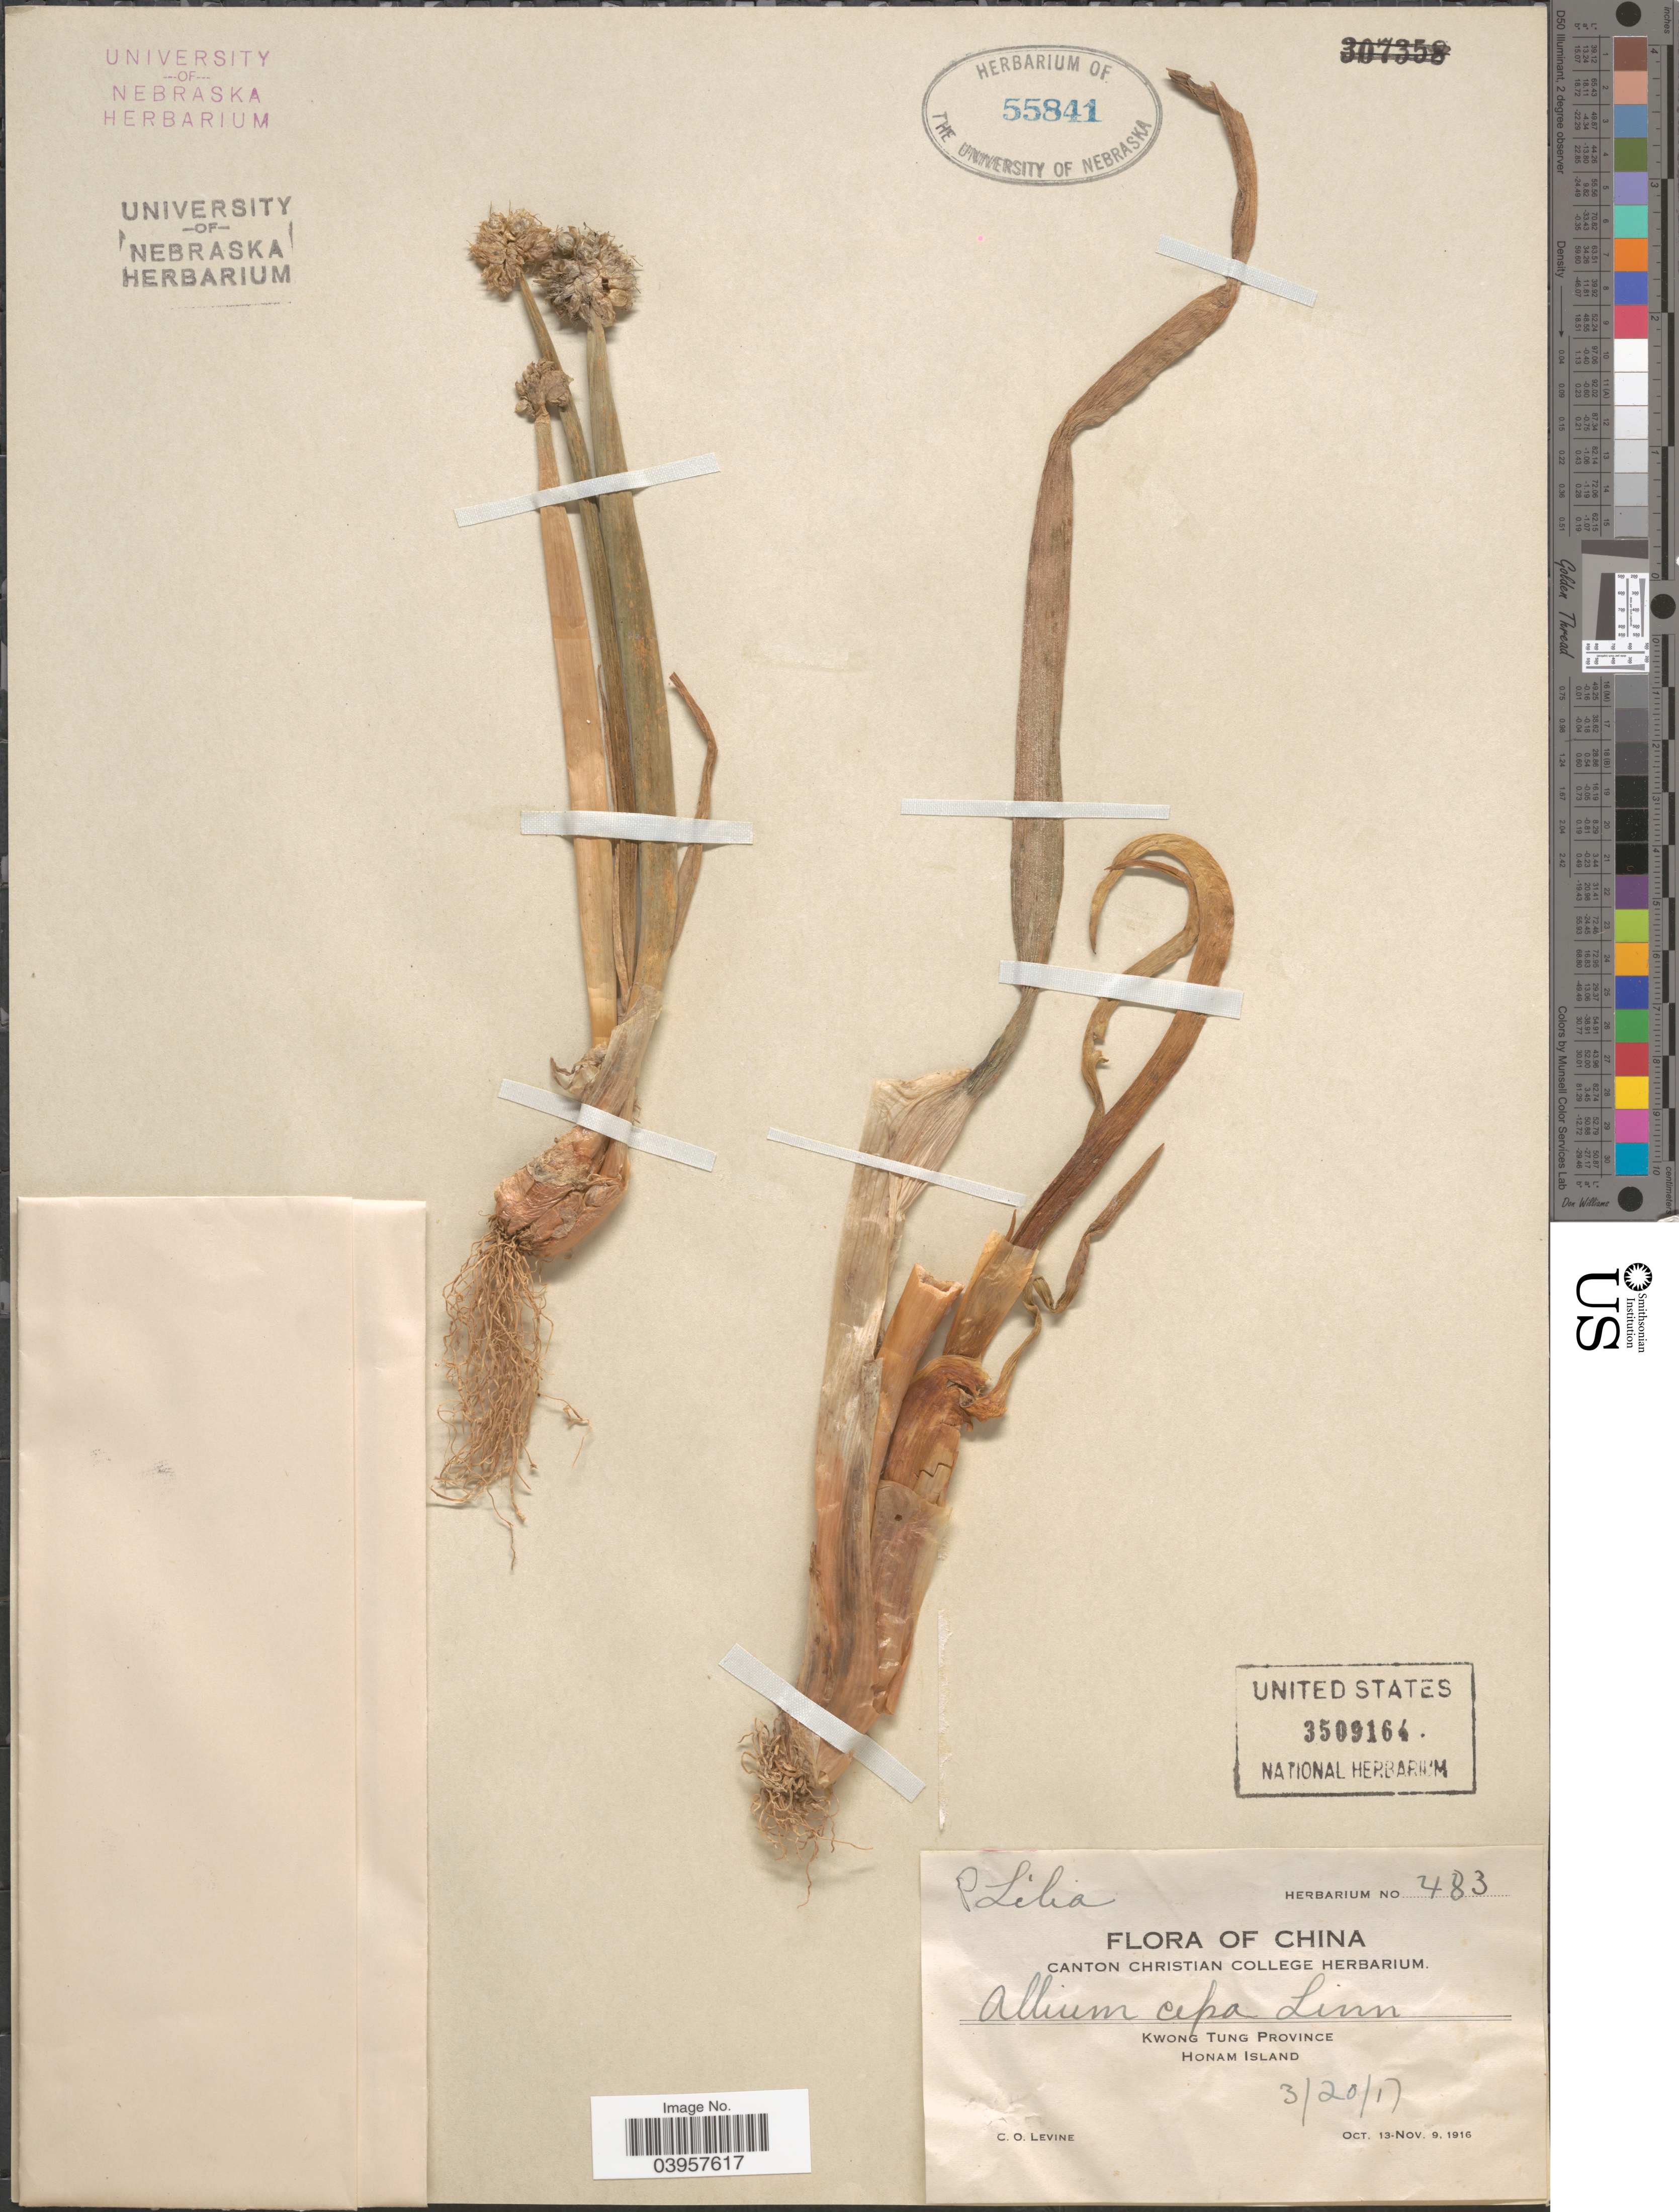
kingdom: Plantae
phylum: Tracheophyta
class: Liliopsida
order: Asparagales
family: Amaryllidaceae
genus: Allium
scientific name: Allium cepa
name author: L.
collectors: C. O. Levine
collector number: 483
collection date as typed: Transcribed d/m/y: 20/3/17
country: China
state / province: Guangdong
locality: Kwong Tung Province. Honam Island.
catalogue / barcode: US 3509164